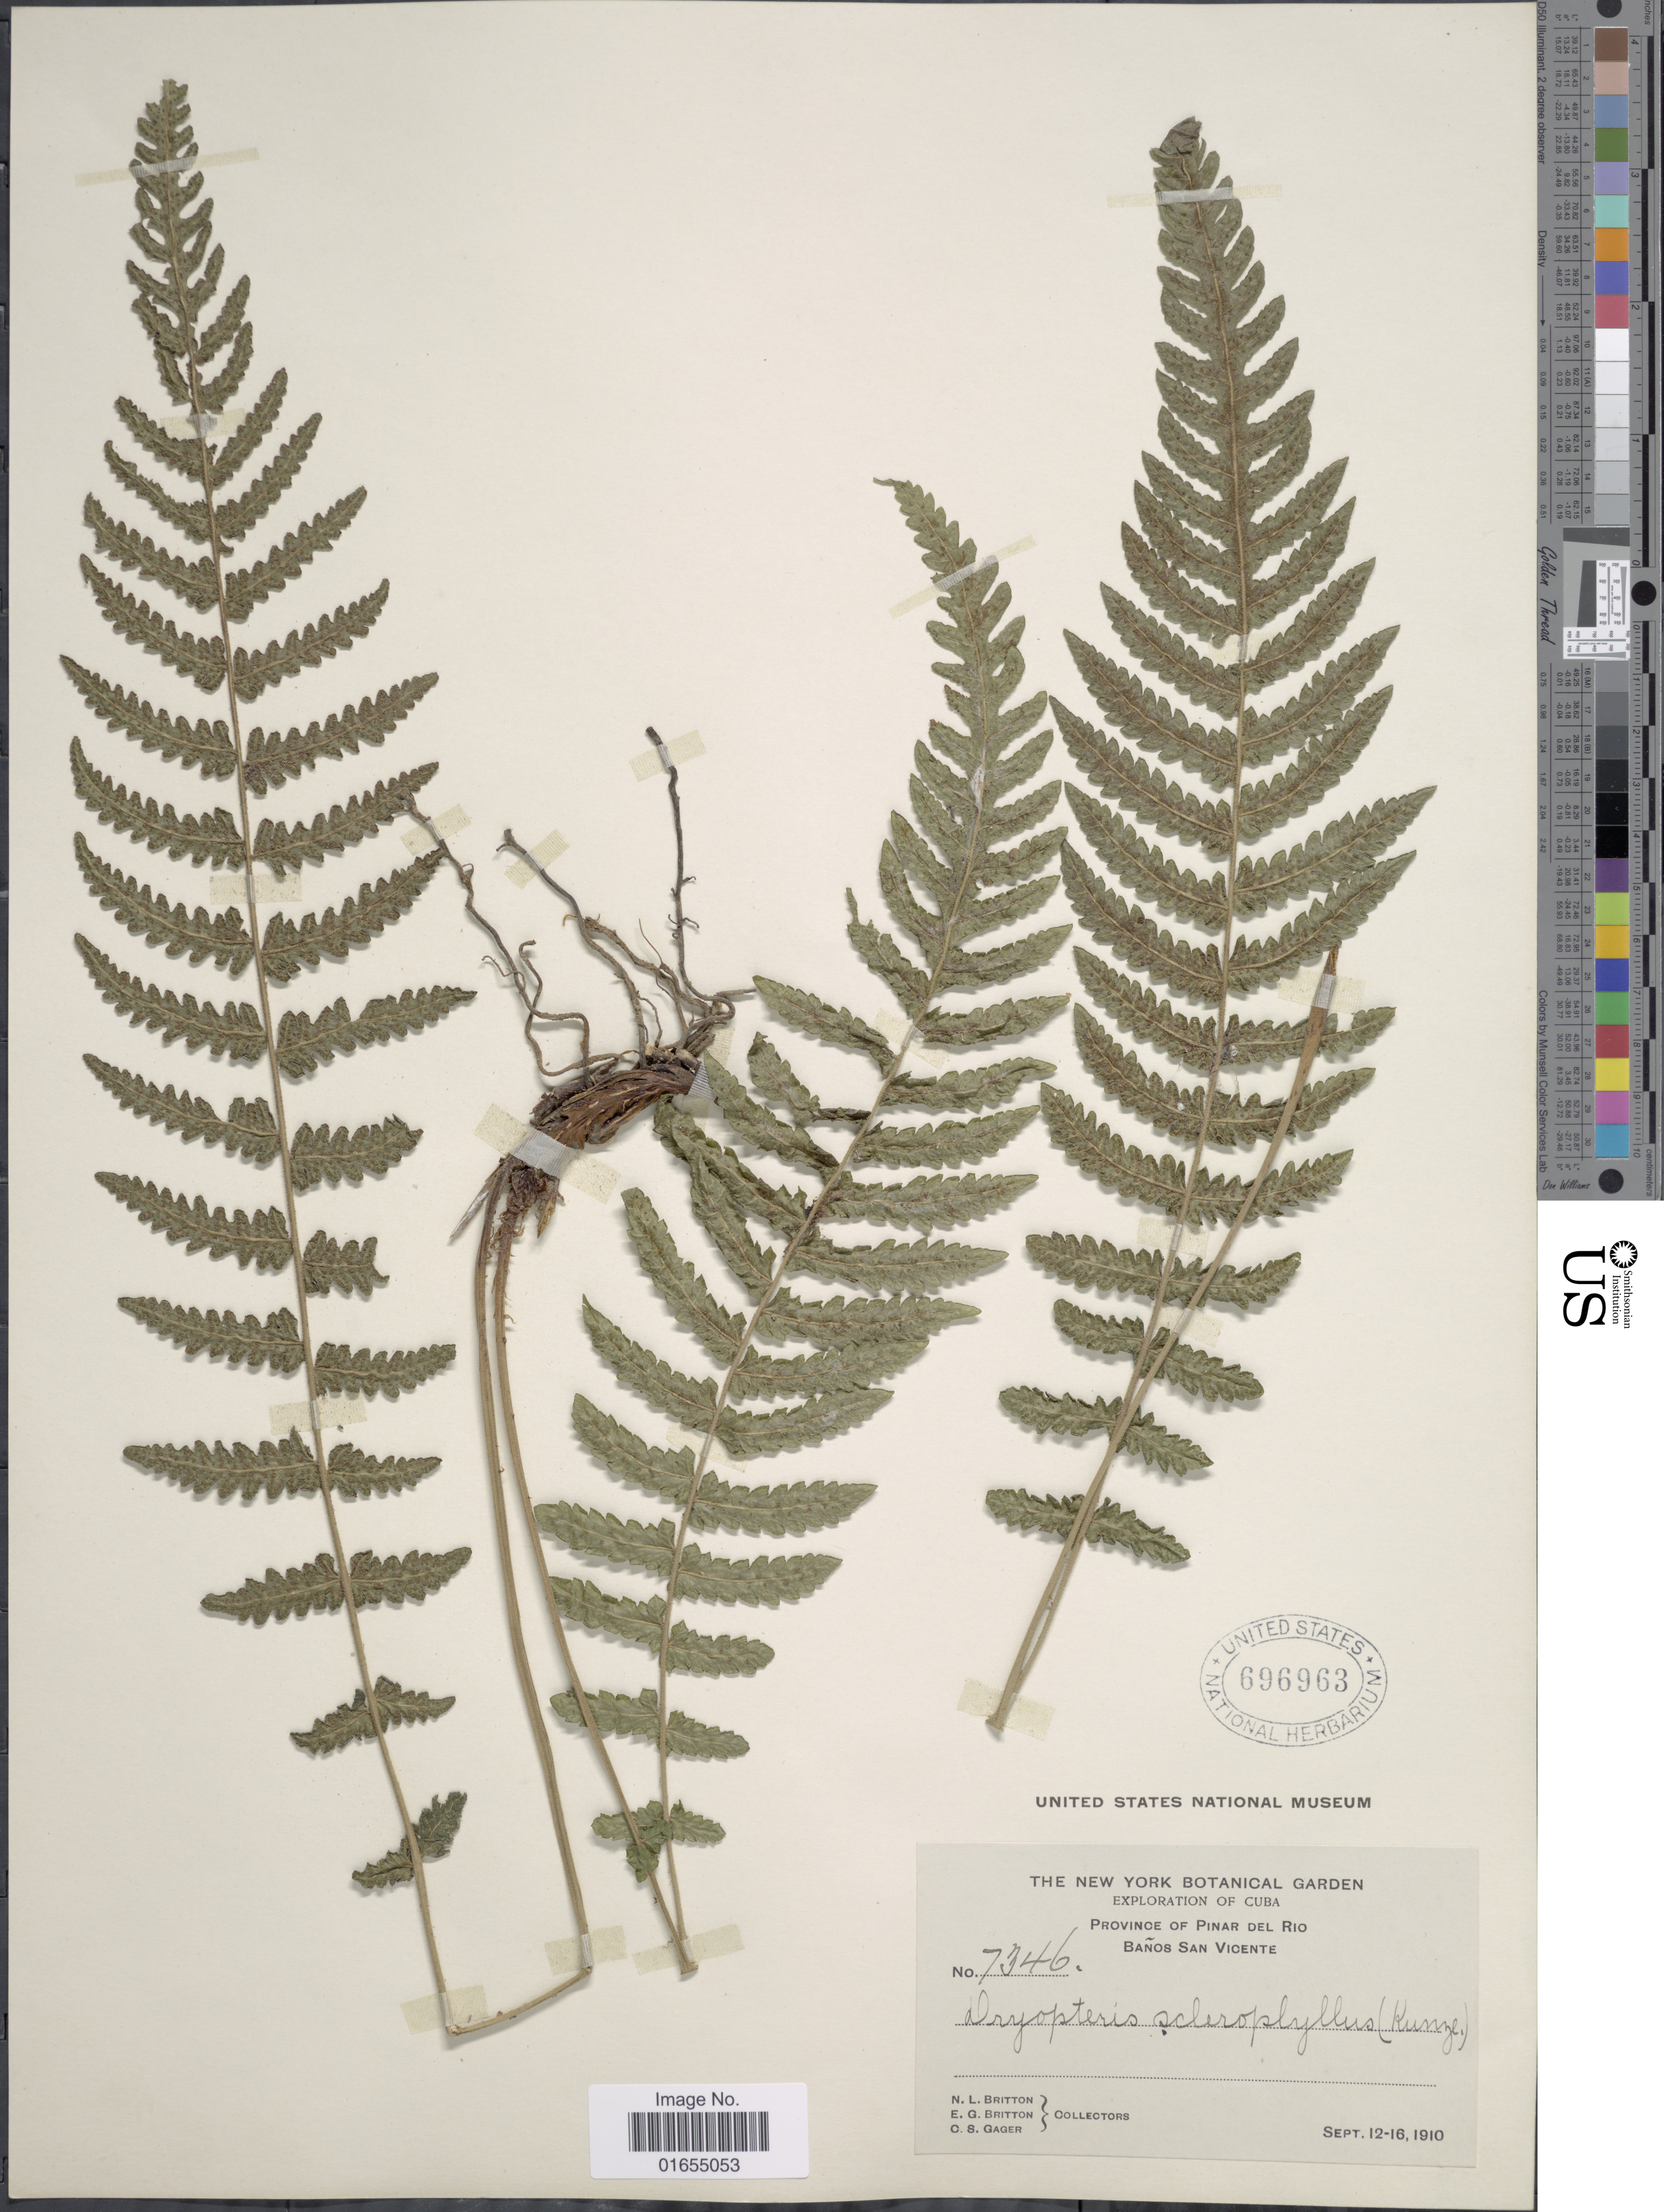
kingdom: Plantae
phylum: Tracheophyta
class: Polypodiopsida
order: Polypodiales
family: Thelypteridaceae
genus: Goniopteris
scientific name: Goniopteris sclerophylla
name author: (Poepp.) C.V. Morton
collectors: N. Britton, E. G. Britton & C. Gager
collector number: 7346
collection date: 1910-09-12/1910-09-16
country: Cuba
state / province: Pinar del Río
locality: Banos San Vicente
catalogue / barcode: US 696963